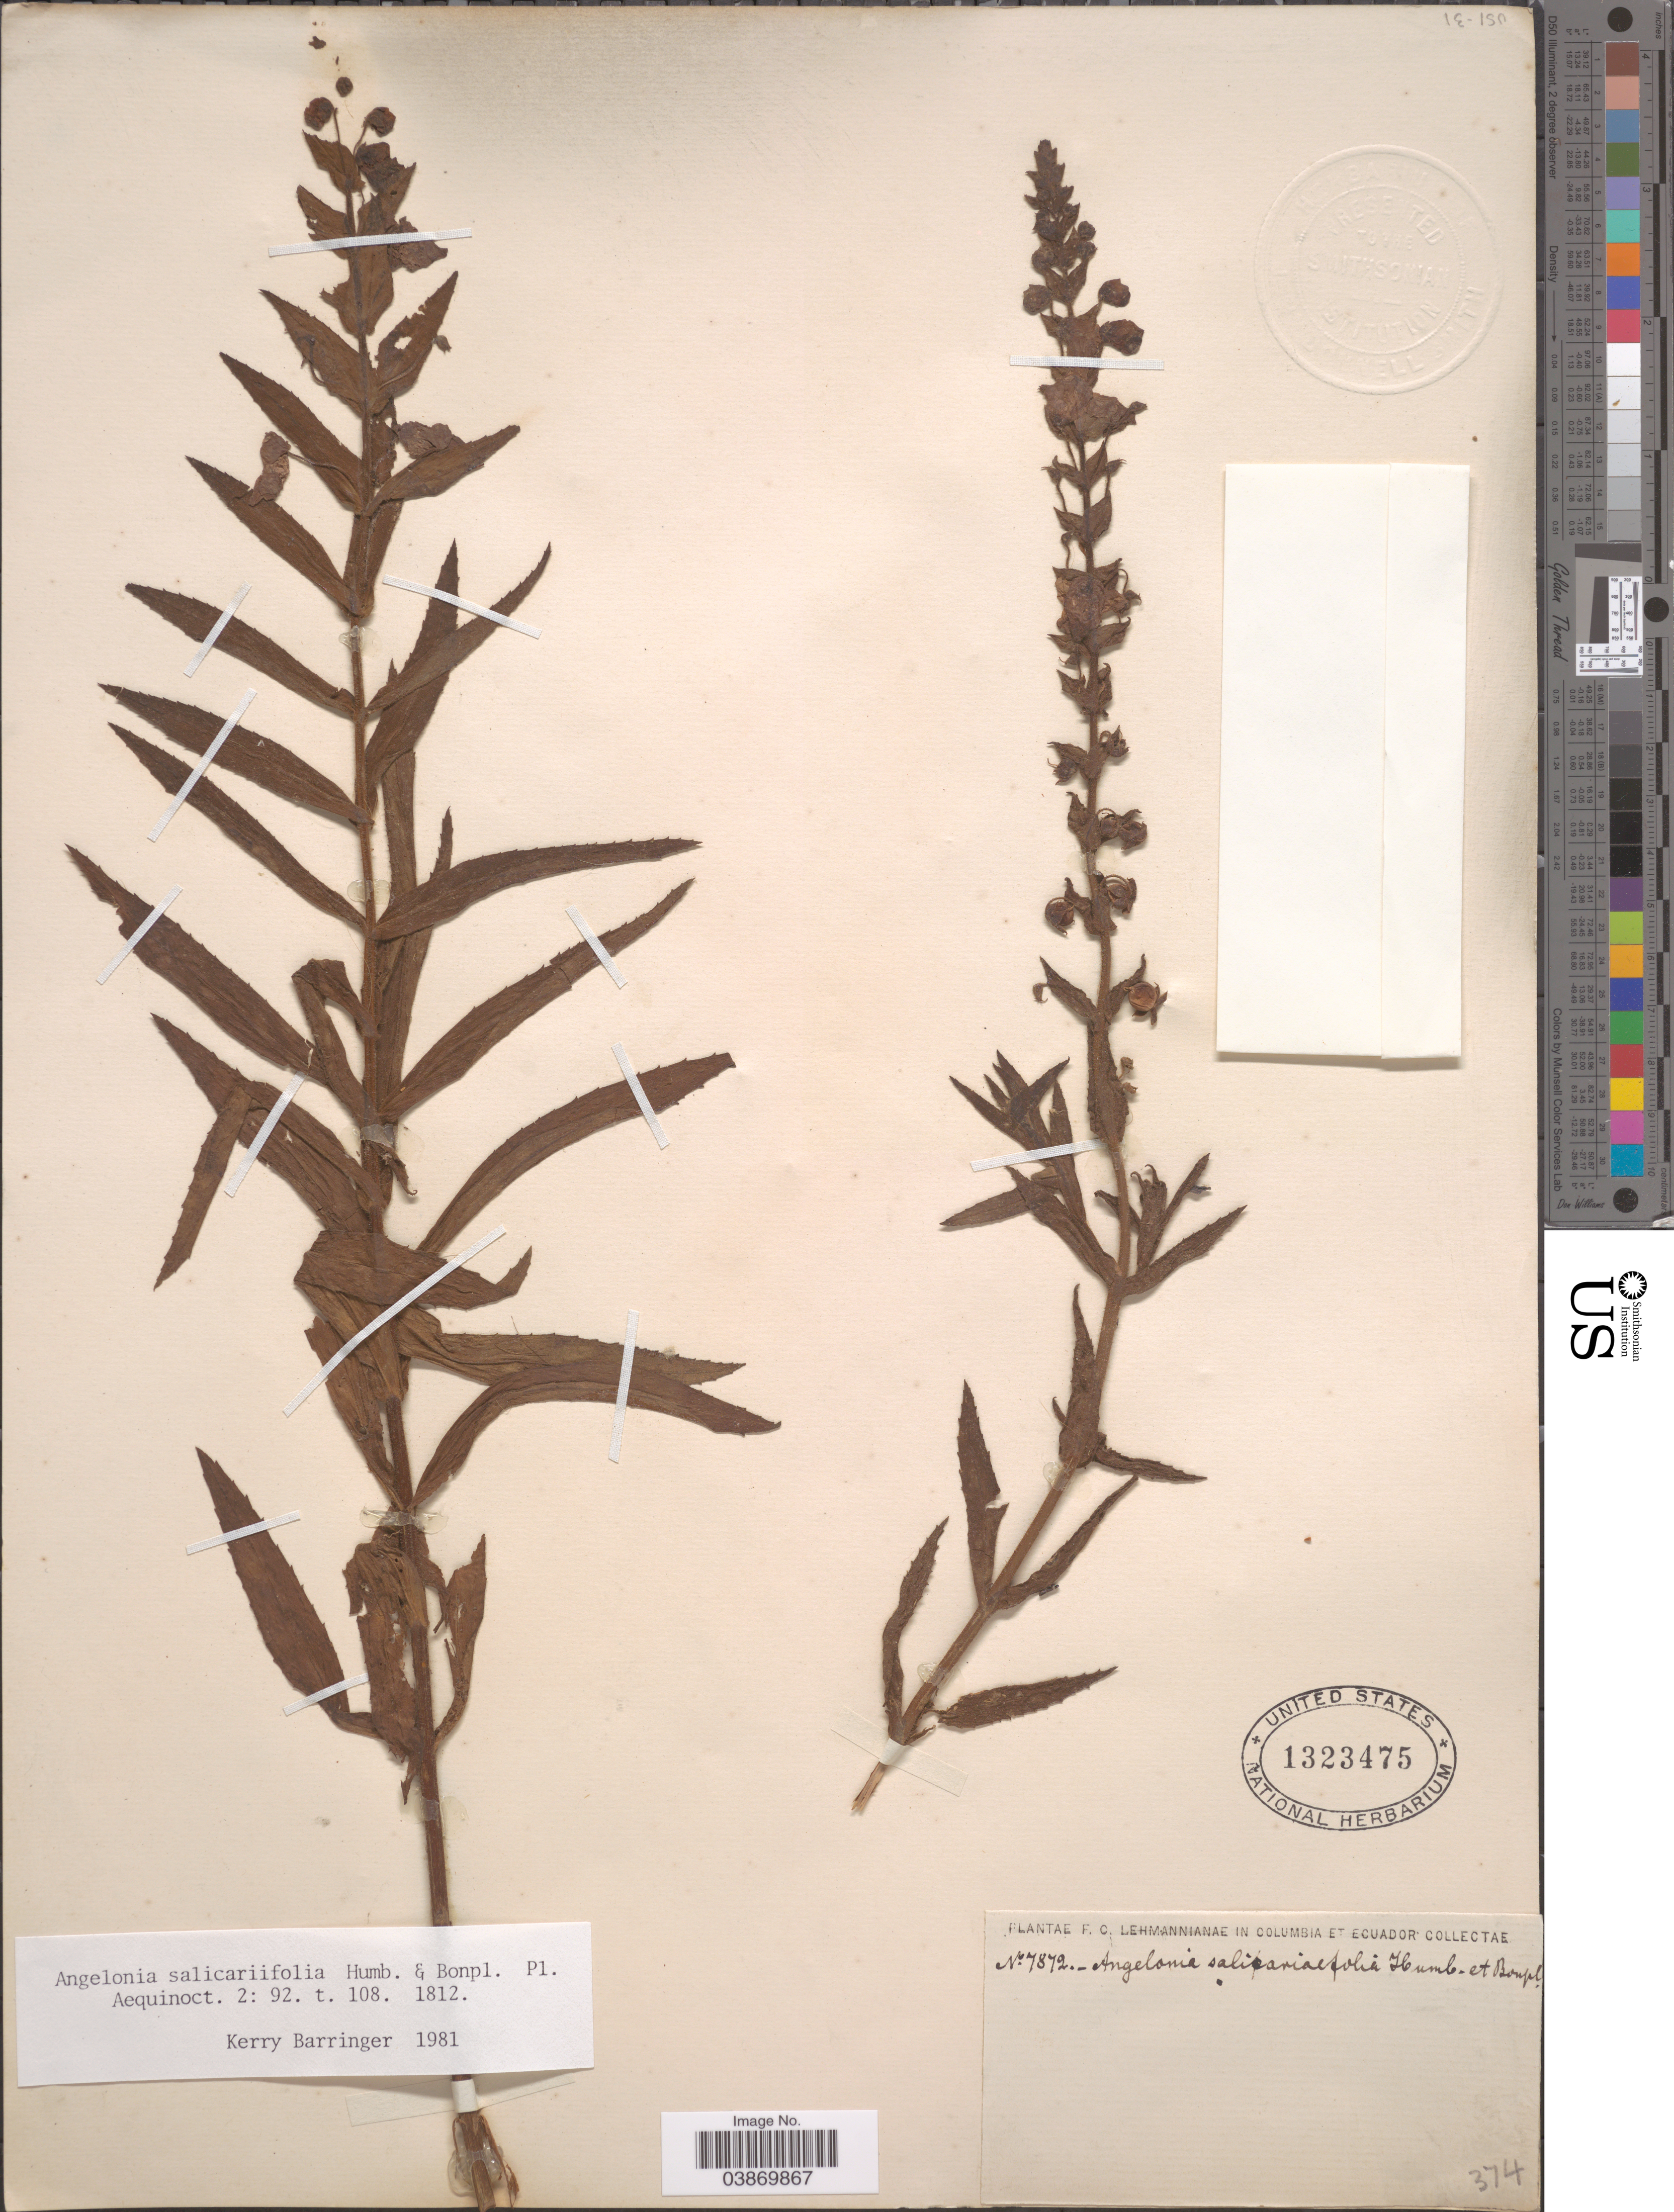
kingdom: Plantae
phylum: Tracheophyta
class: Magnoliopsida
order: Lamiales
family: Plantaginaceae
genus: Angelonia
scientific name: Angelonia salicariifolia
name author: Bonpl.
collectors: F. C. Lehmann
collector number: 7872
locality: Columbia et Ecuador.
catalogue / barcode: US 1323475